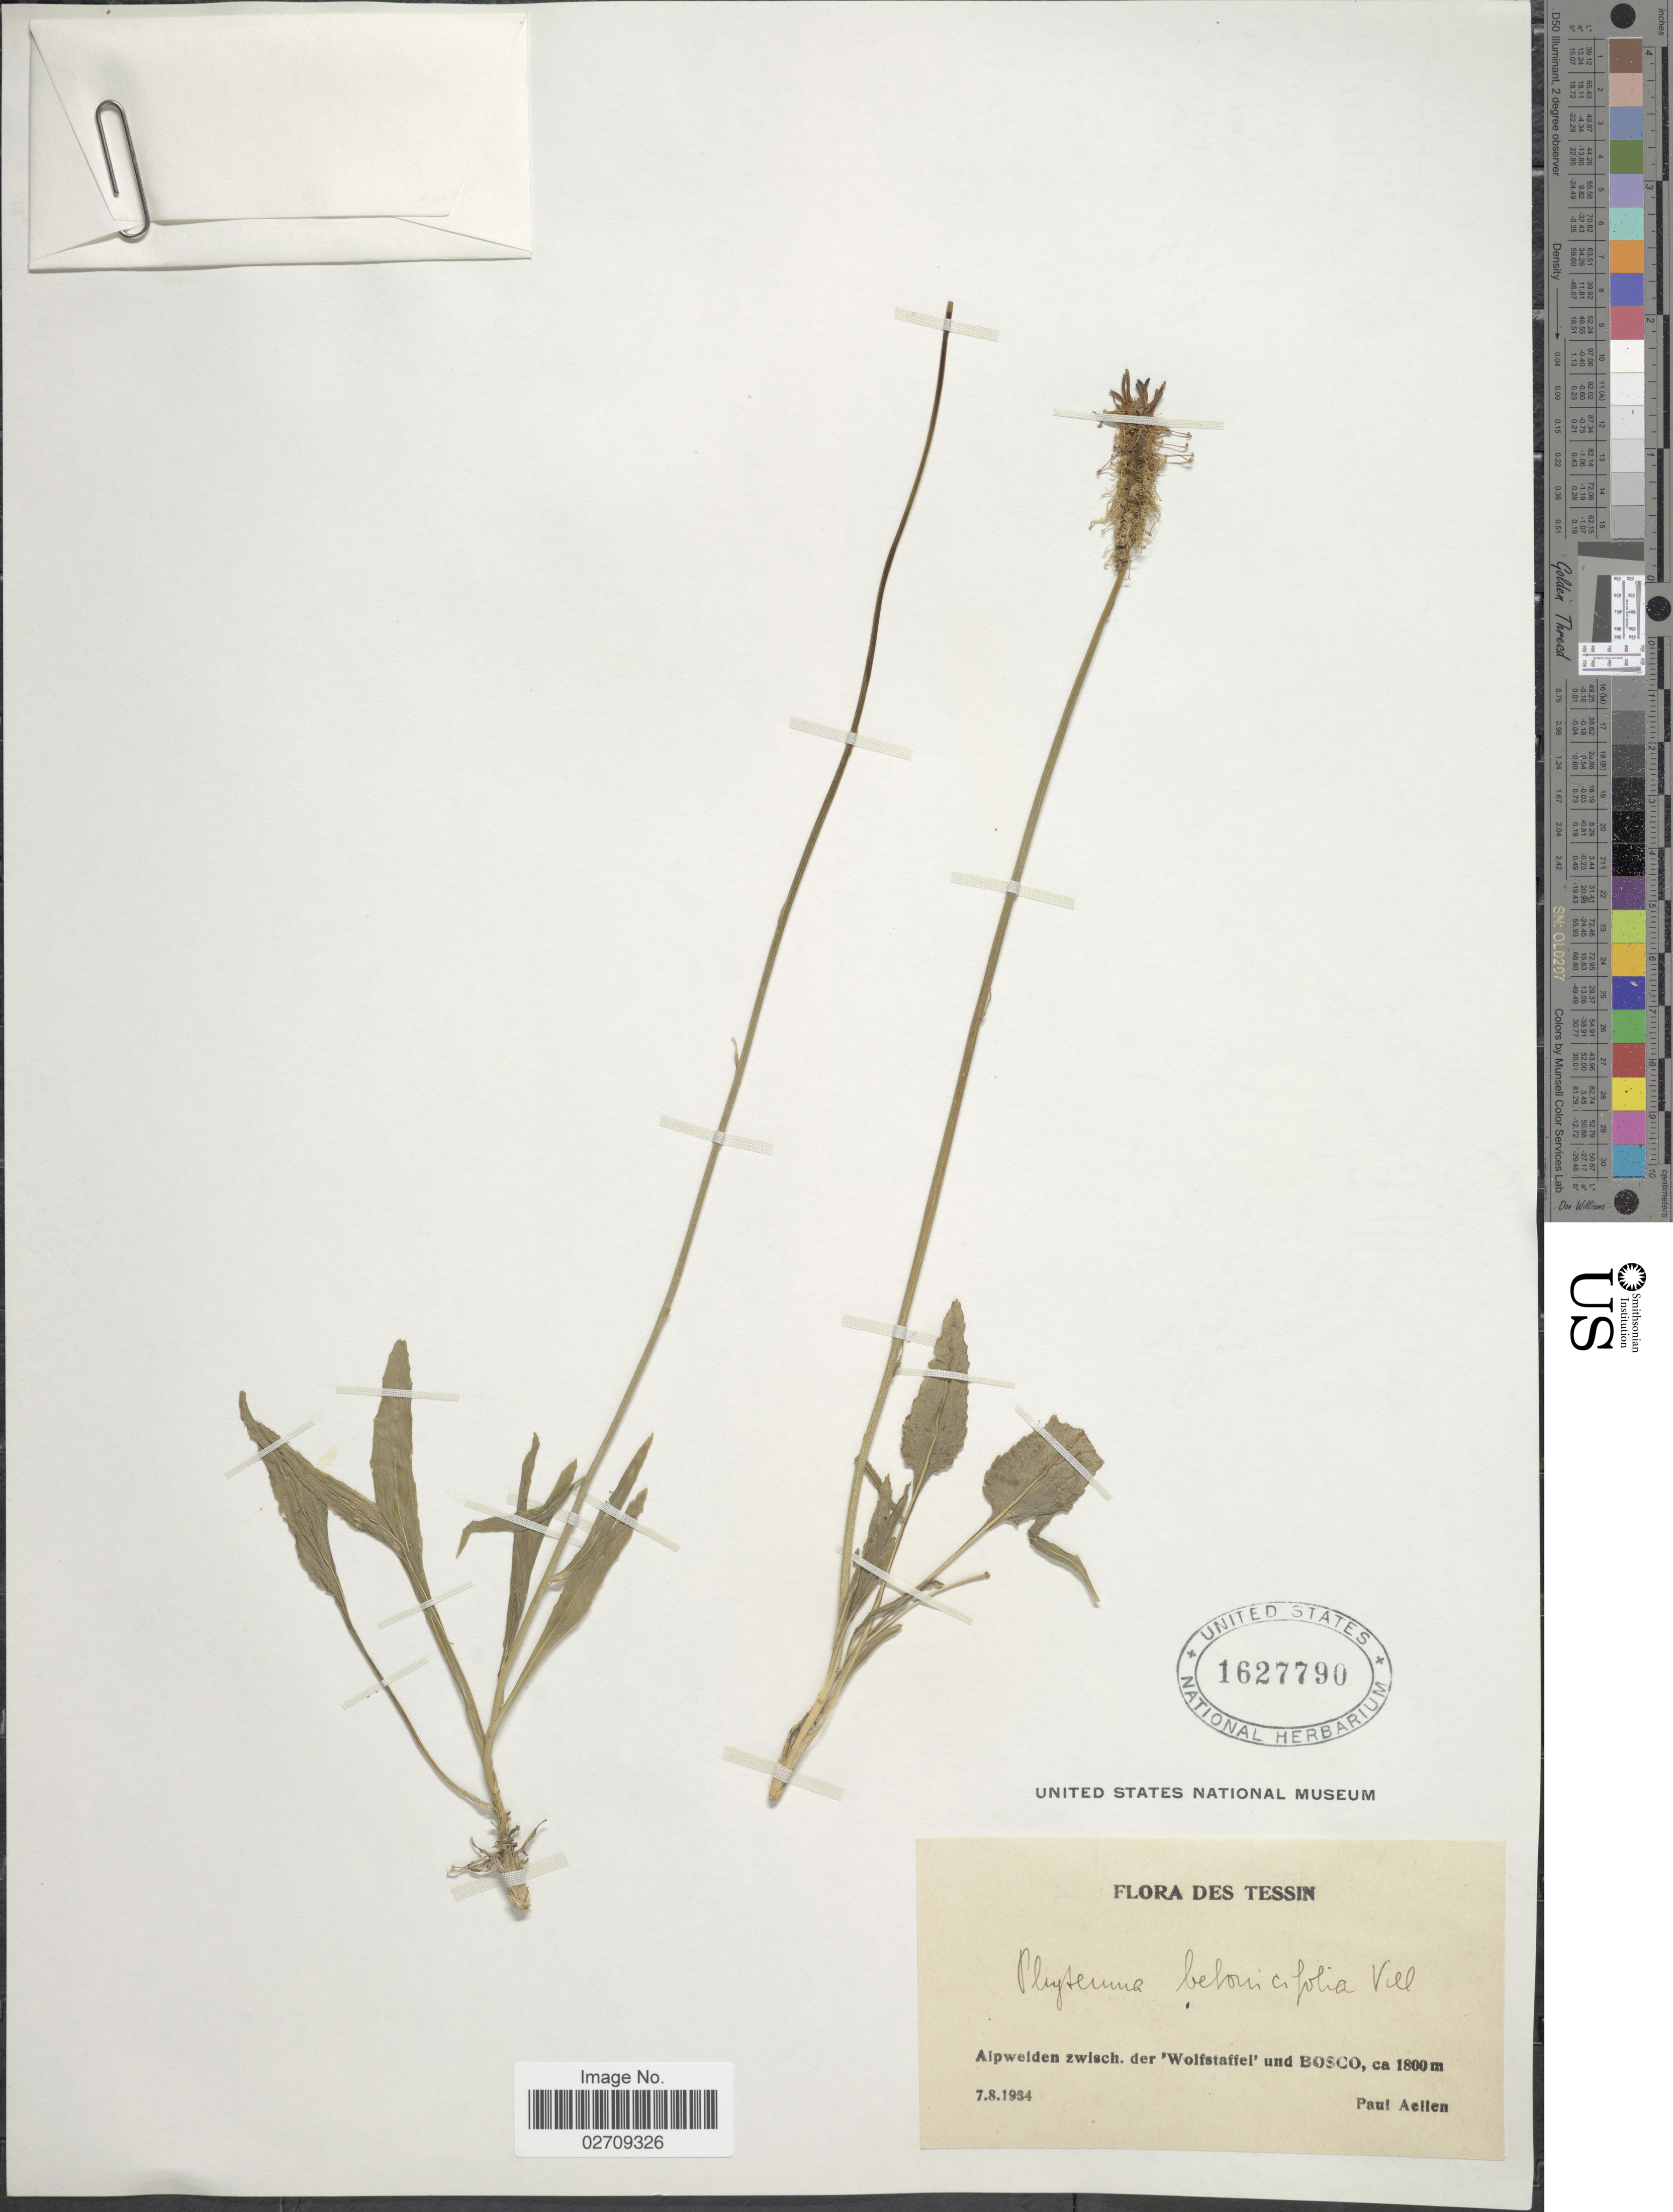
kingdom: Plantae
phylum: Tracheophyta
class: Magnoliopsida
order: Asterales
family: Campanulaceae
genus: Phyteuma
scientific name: Phyteuma betonicifolium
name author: Vill.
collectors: P. Aellen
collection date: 1934-08-07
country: Switzerland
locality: Des Tessin, Alpweiden zwisch der Wolfstaffel und Bosco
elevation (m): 1800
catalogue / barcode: US 1627790